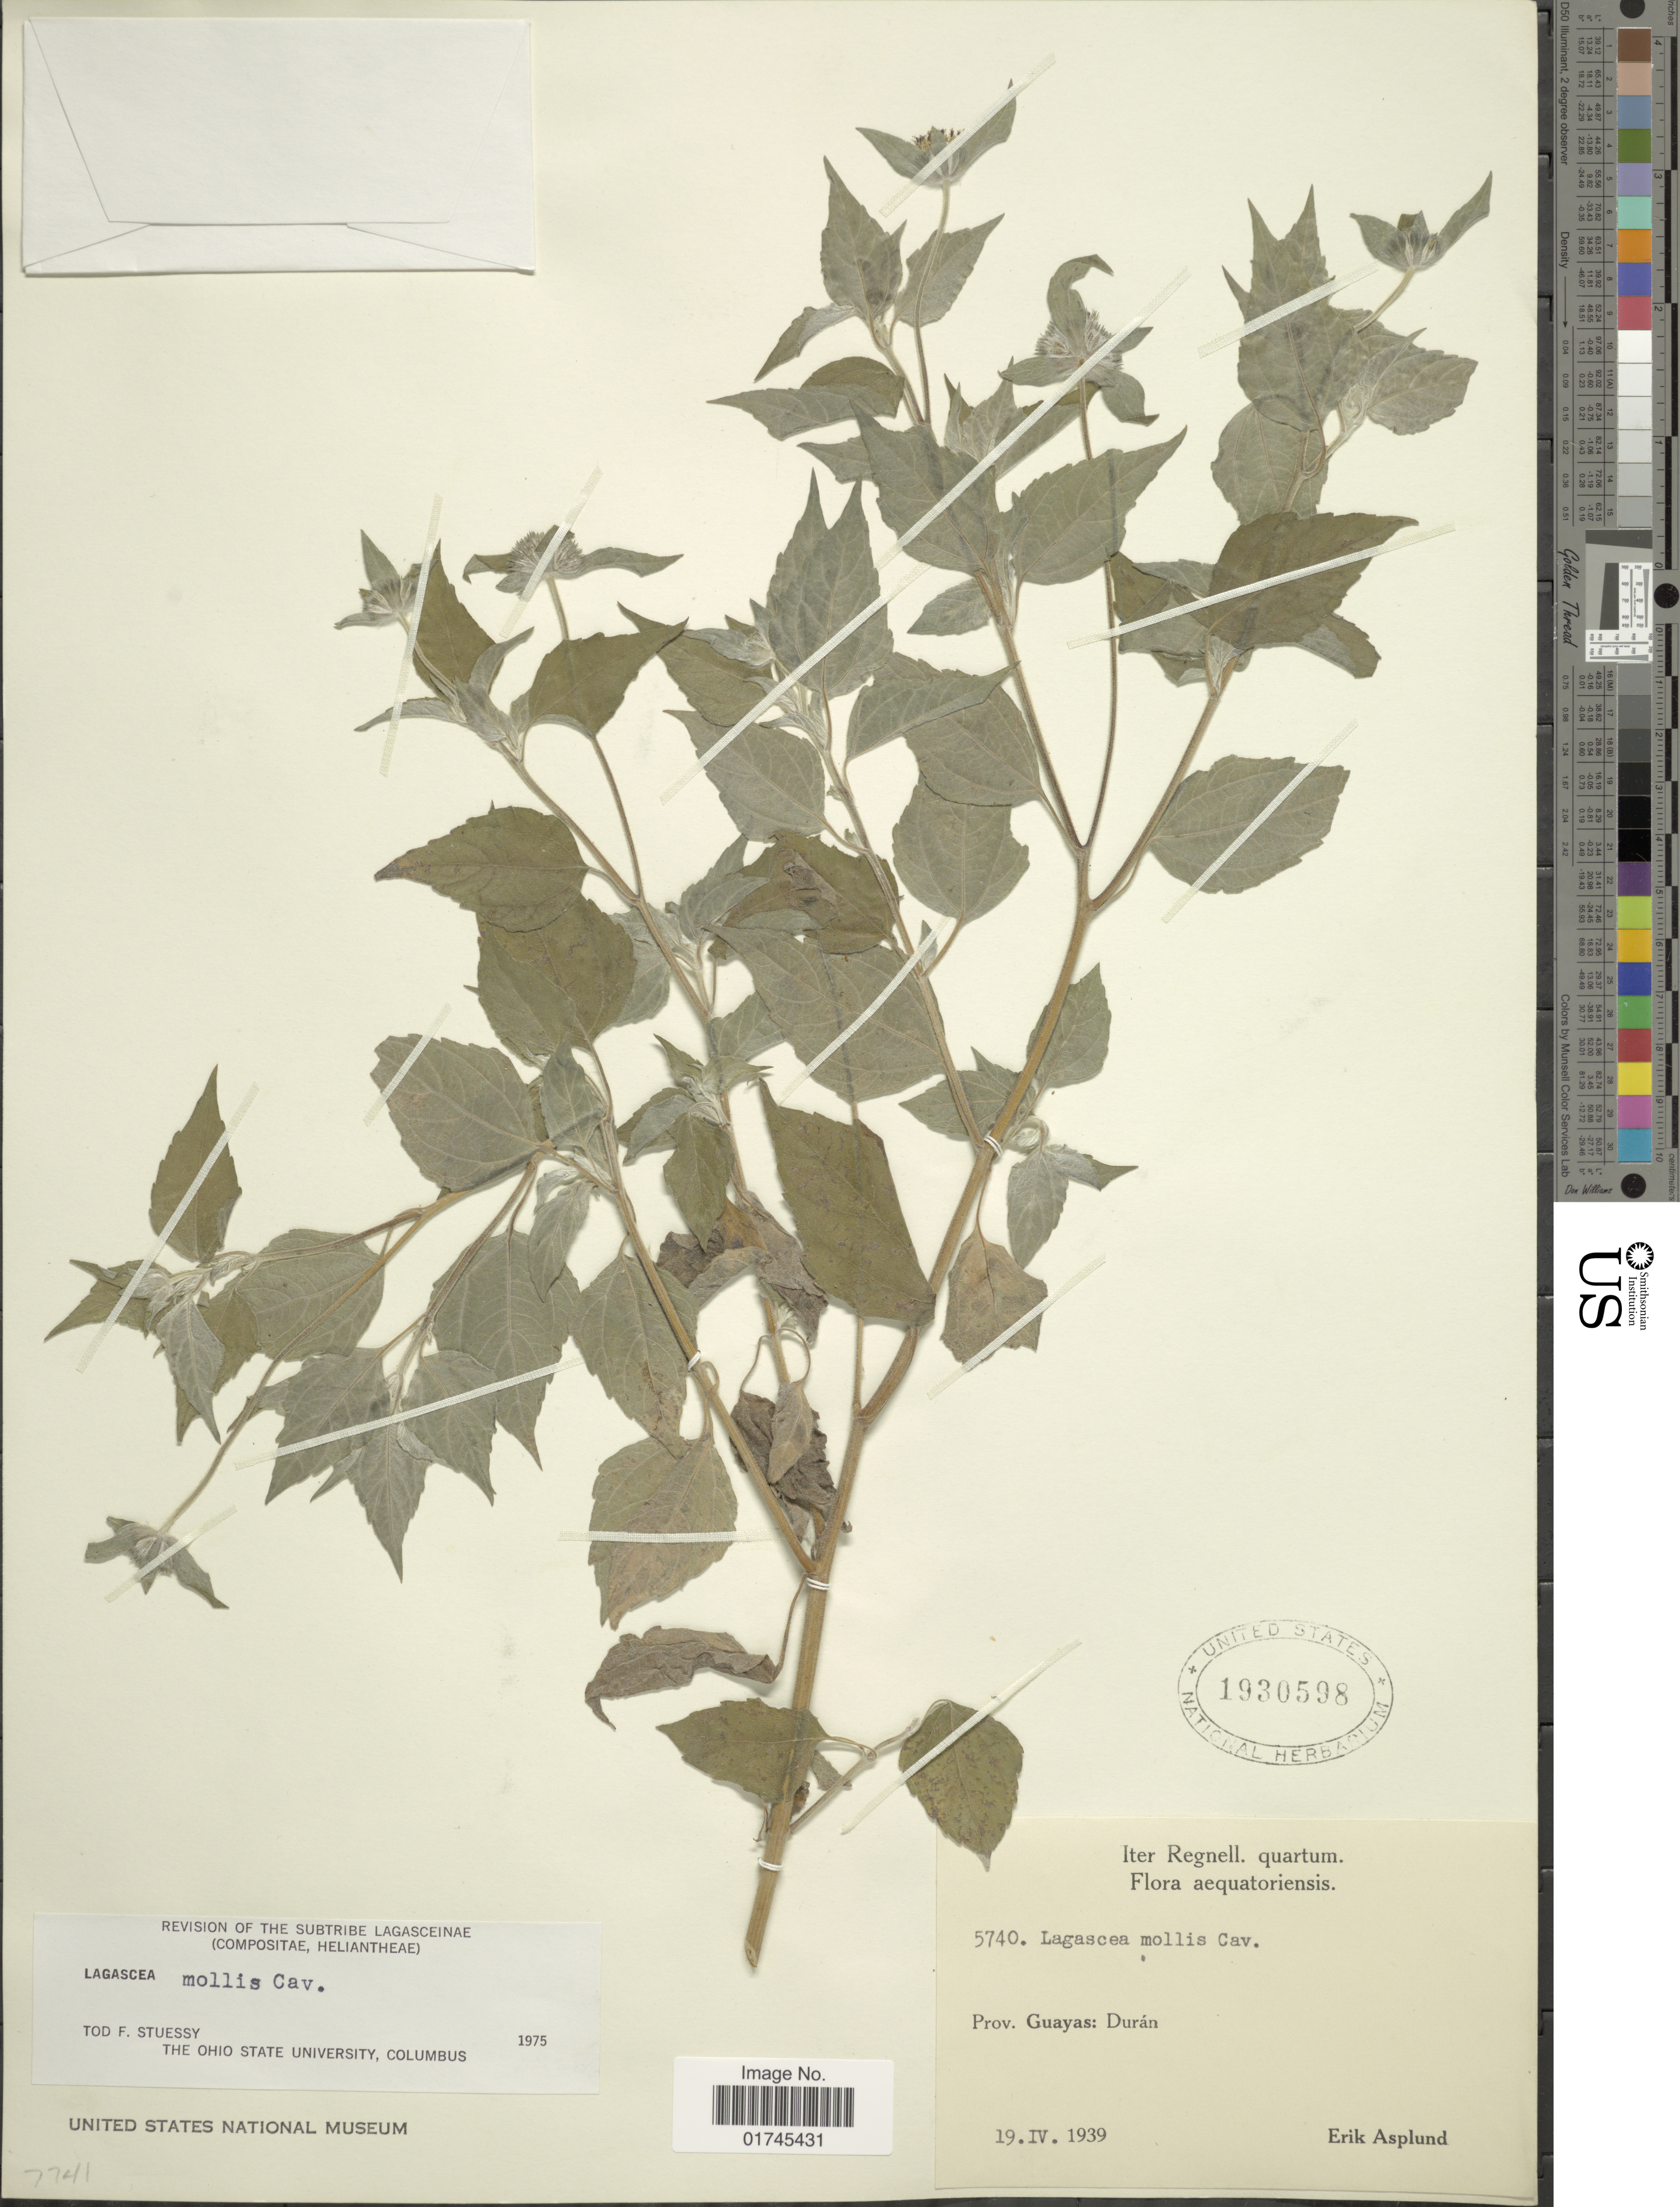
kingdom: Plantae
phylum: Tracheophyta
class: Magnoliopsida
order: Asterales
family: Asteraceae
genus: Lagascea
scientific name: Lagascea mollis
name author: Cav.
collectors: E. Asplund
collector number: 5740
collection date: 1939-04-19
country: Ecuador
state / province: Guayas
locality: Duran.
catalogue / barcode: US 1930598